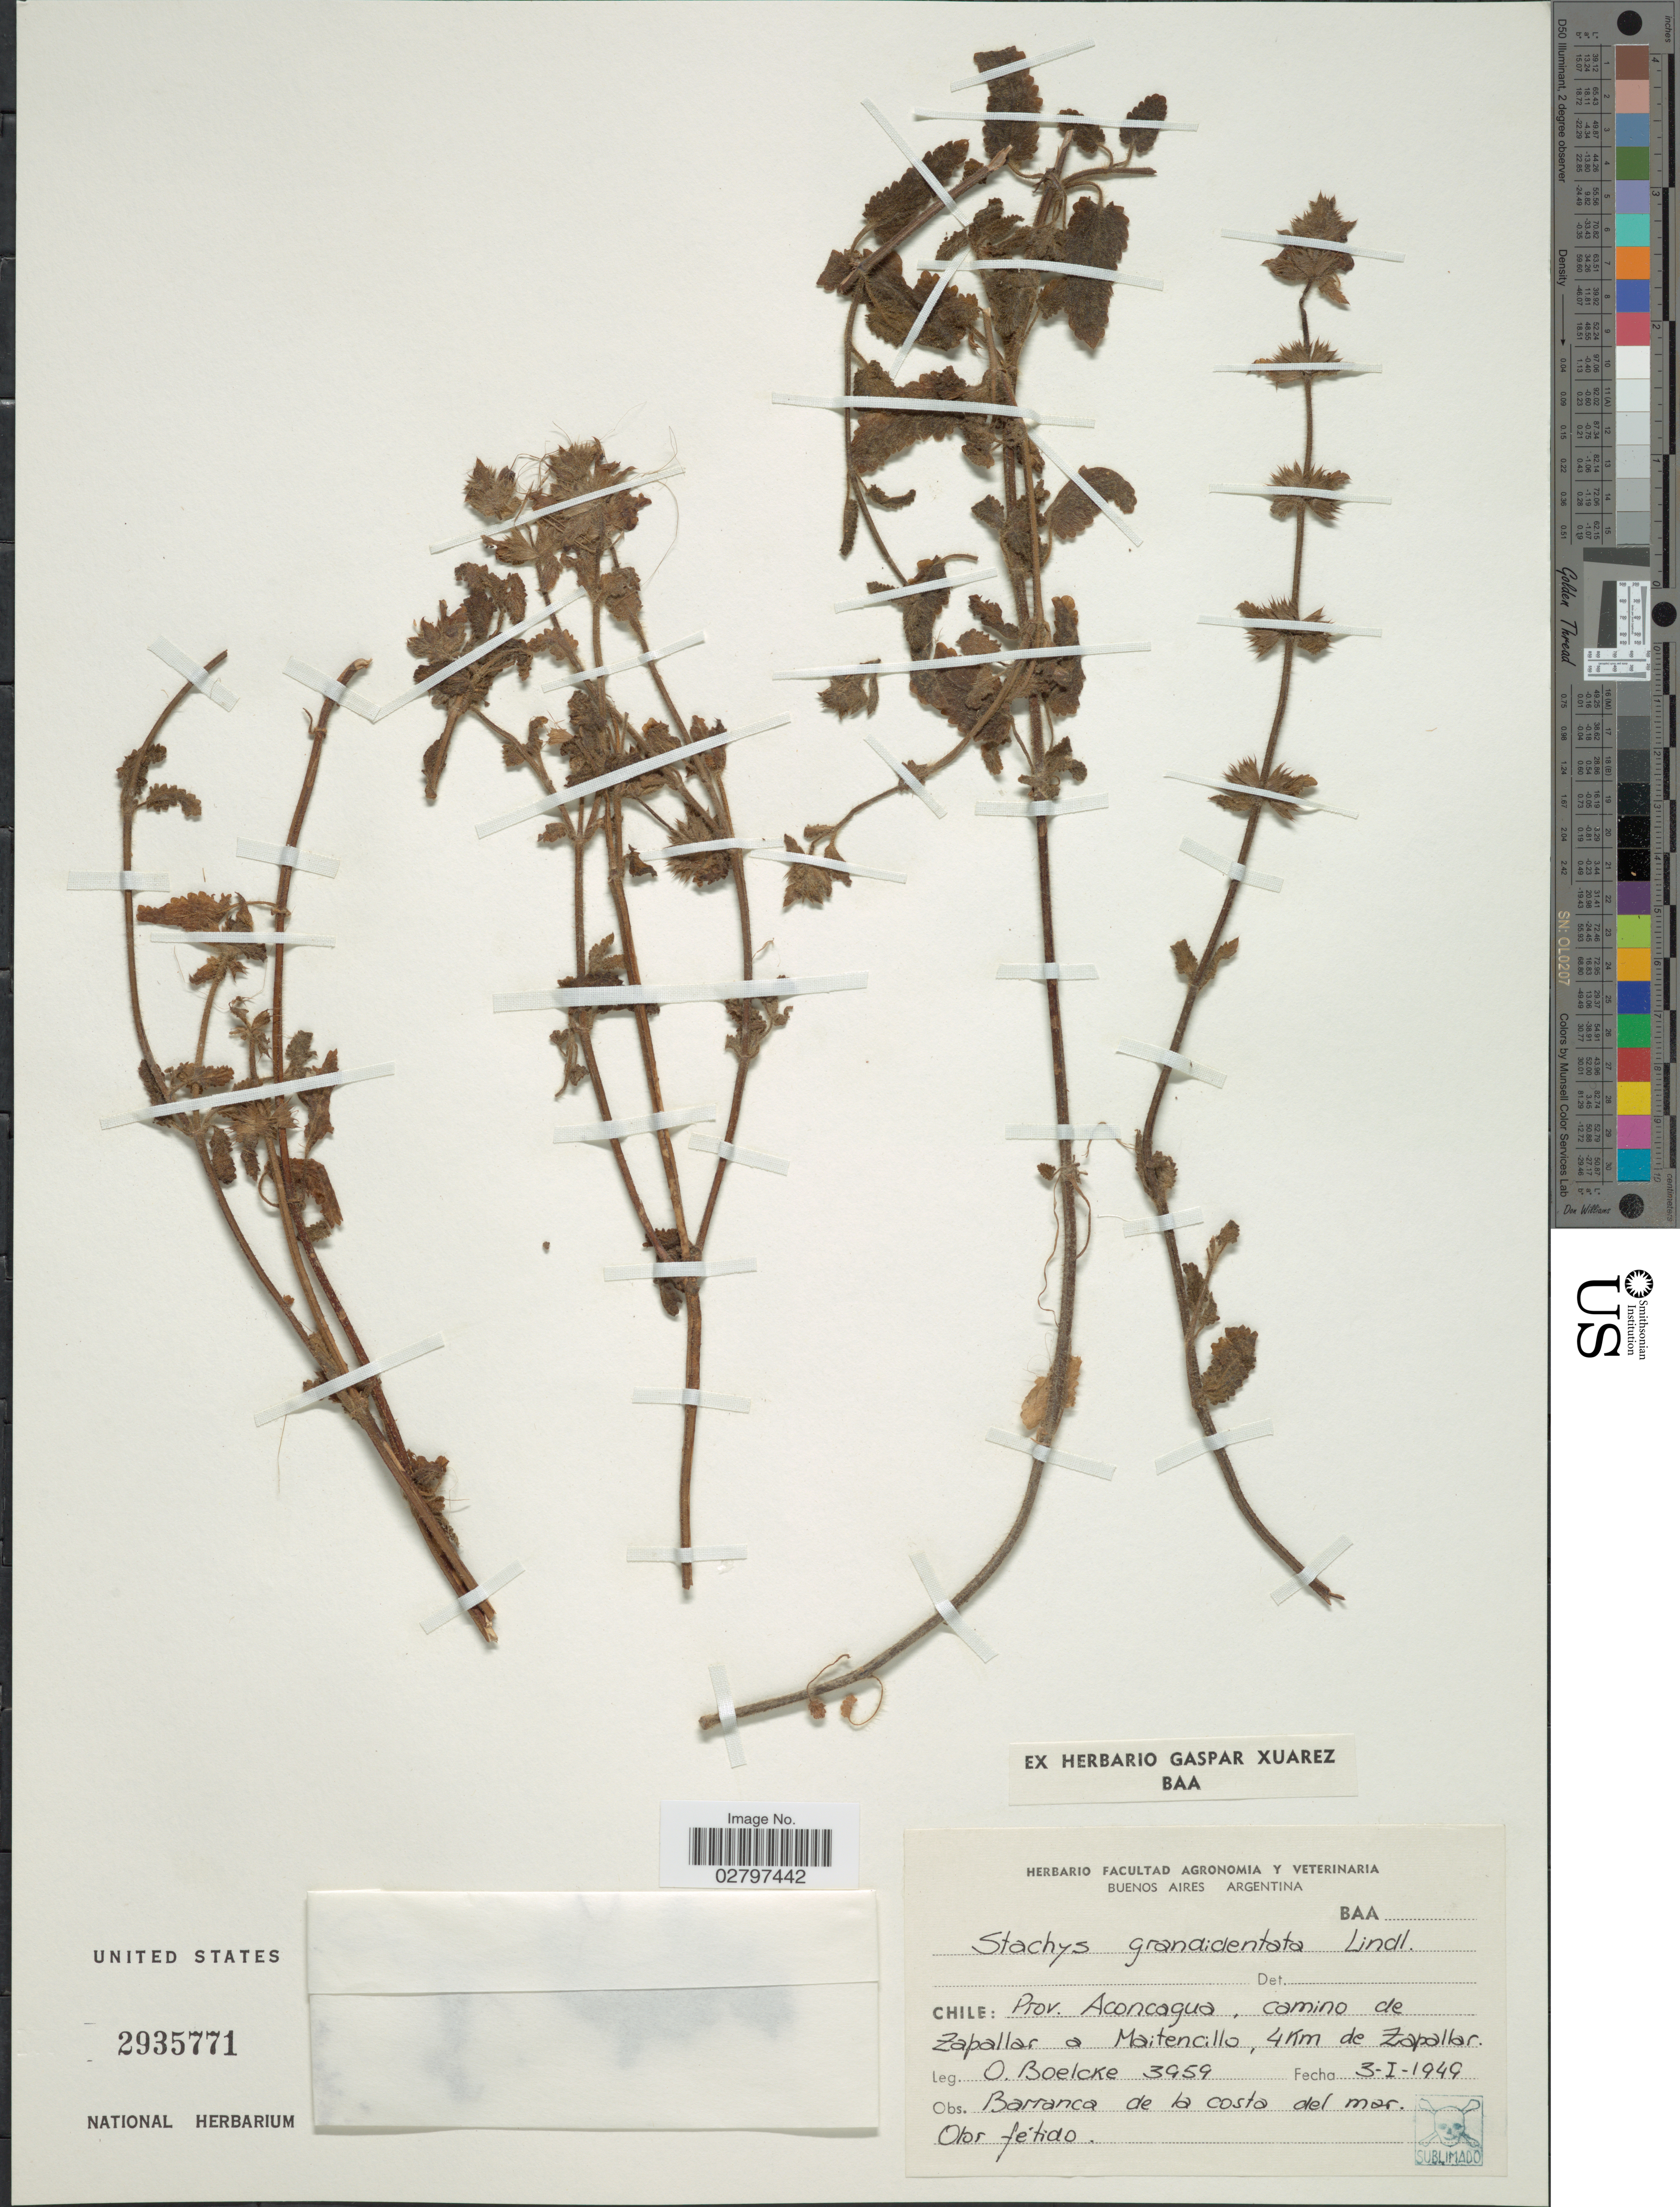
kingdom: Plantae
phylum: Tracheophyta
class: Magnoliopsida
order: Lamiales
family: Lamiaceae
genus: Stachys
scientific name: Stachys grandidentata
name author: Lindl.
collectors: O. Boelcke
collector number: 3959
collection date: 1949-01-03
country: Chile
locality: Prov. Aconcagua, camino de Zapallar a Maitencillo, 4 Km de Zapallar.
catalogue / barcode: US 2935771